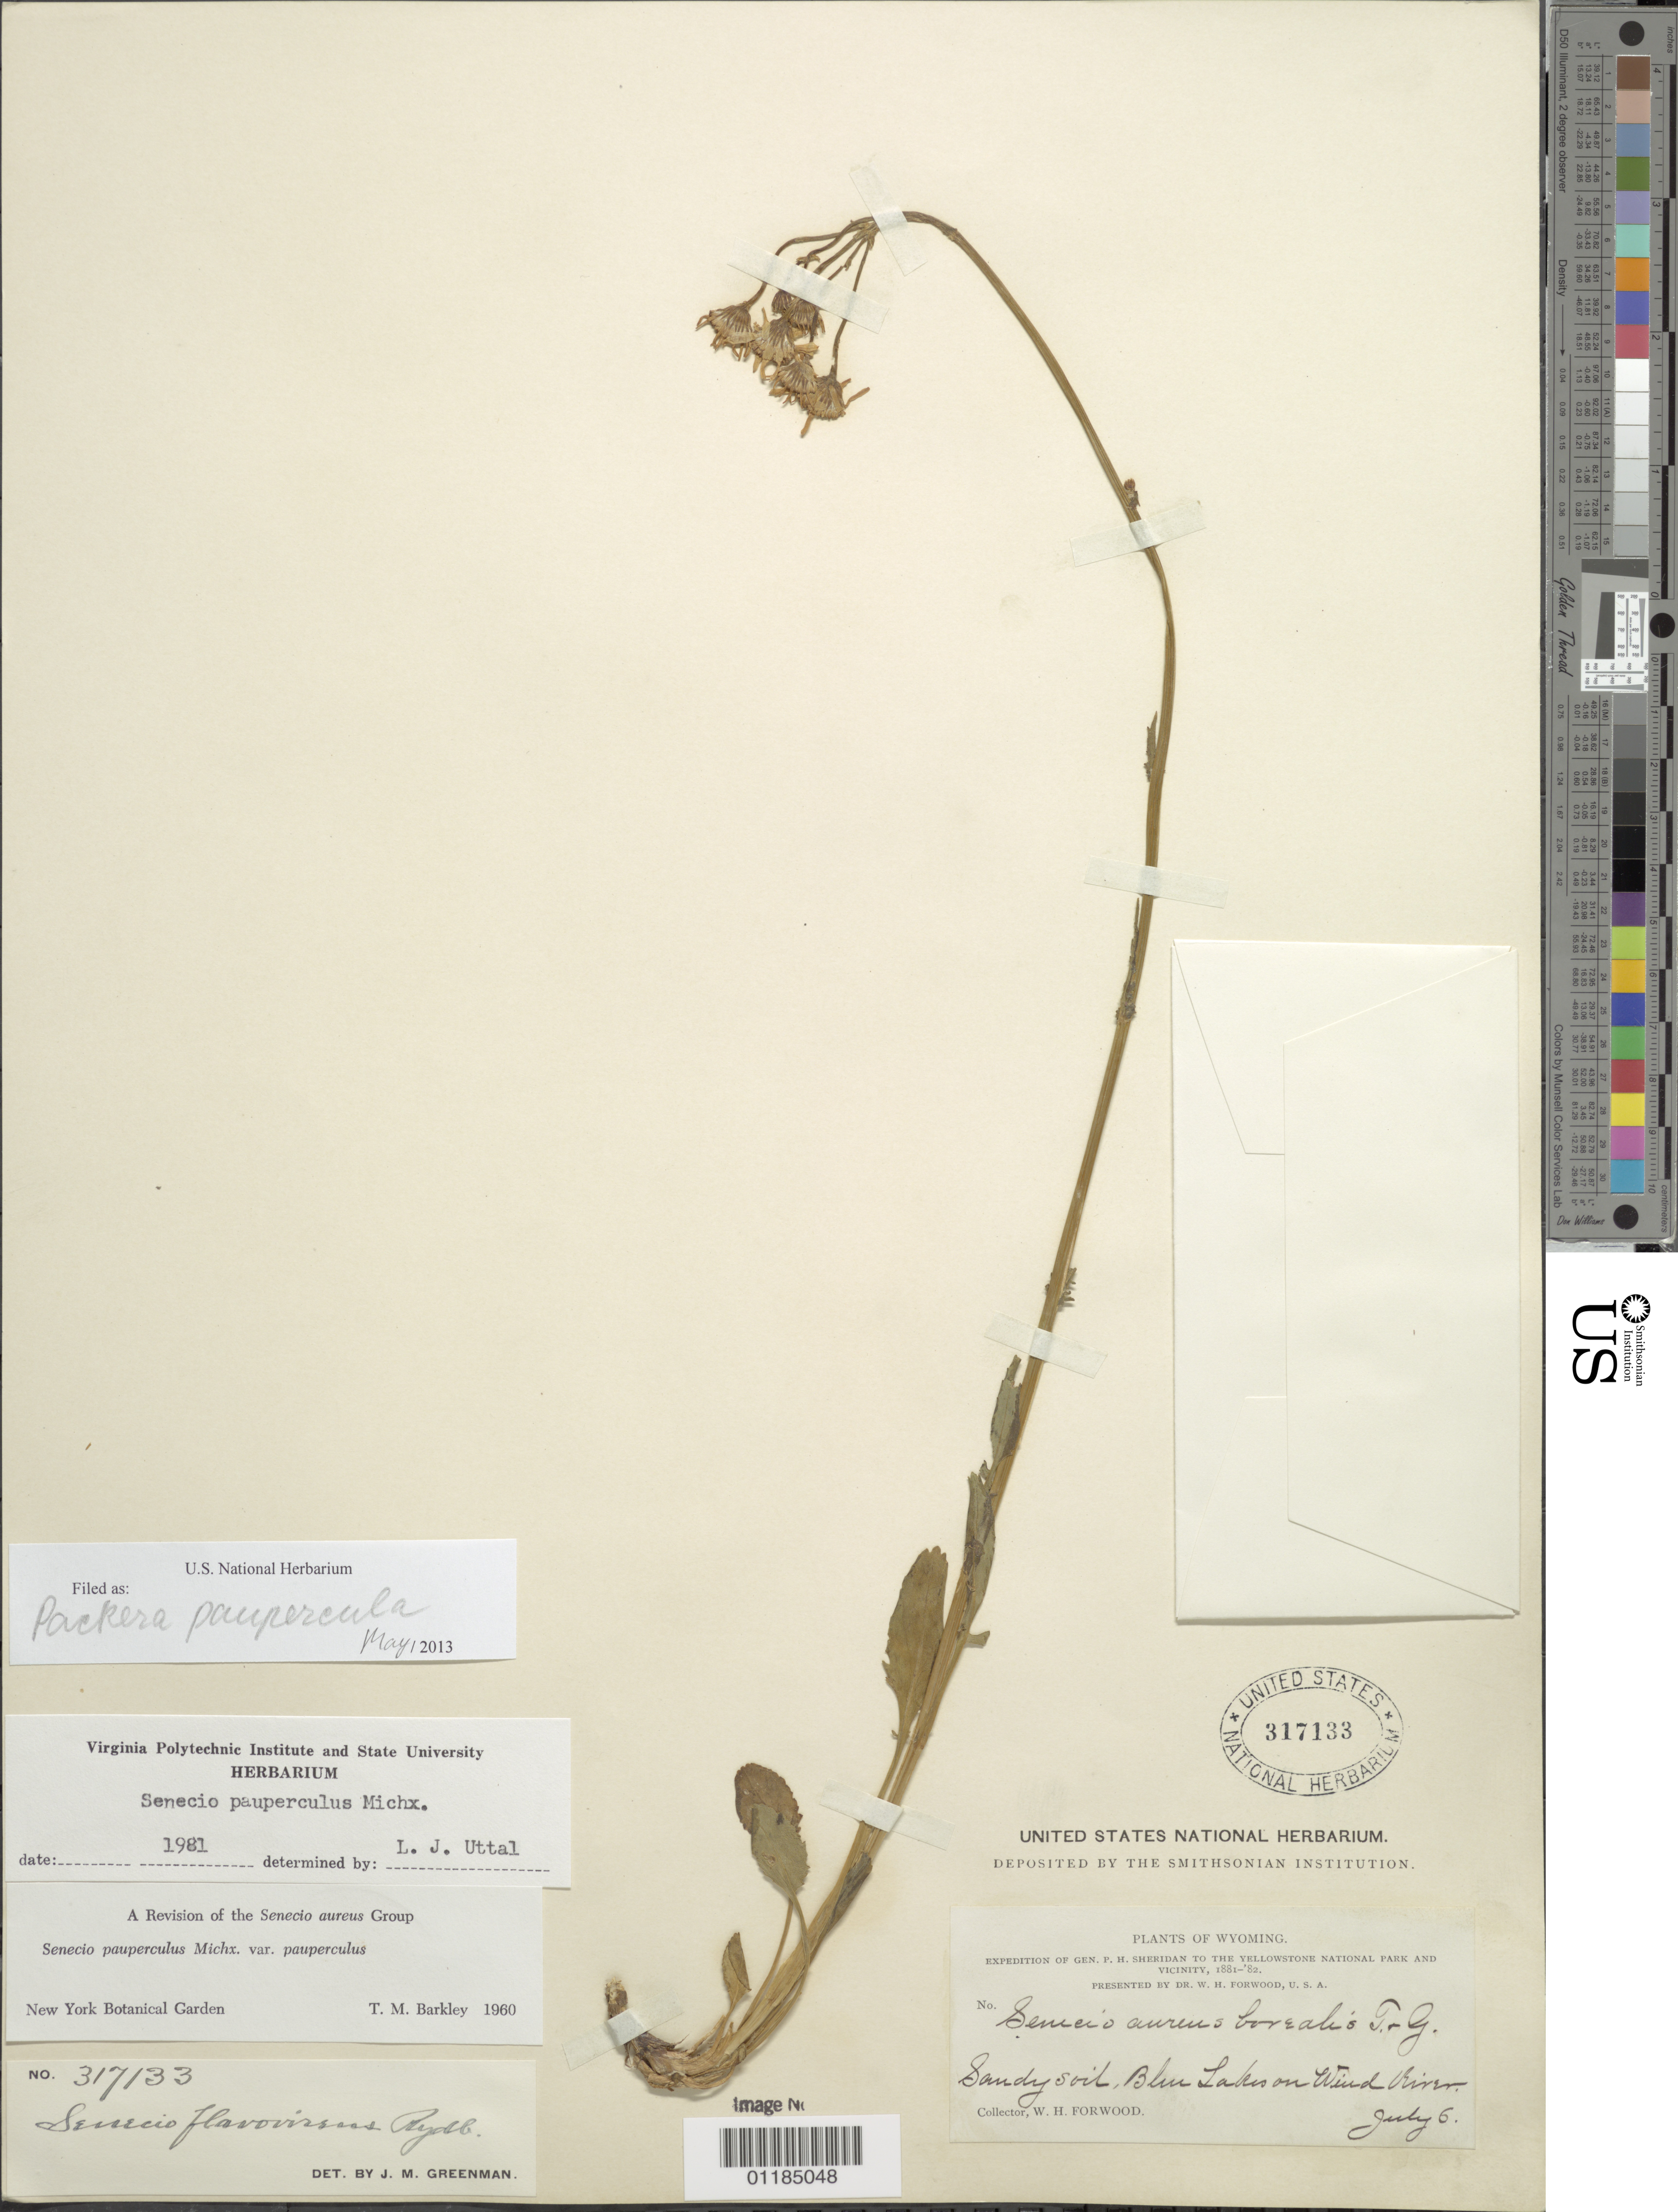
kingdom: Plantae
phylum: Tracheophyta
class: Magnoliopsida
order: Asterales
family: Asteraceae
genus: Packera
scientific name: Packera paupercula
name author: (Michx.) Á. Löve & D. Löve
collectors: W. Forwood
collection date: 1881-07-06 or 1882-07-06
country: United States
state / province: Wyoming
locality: Blue Lakes on Wind River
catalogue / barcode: US 317133